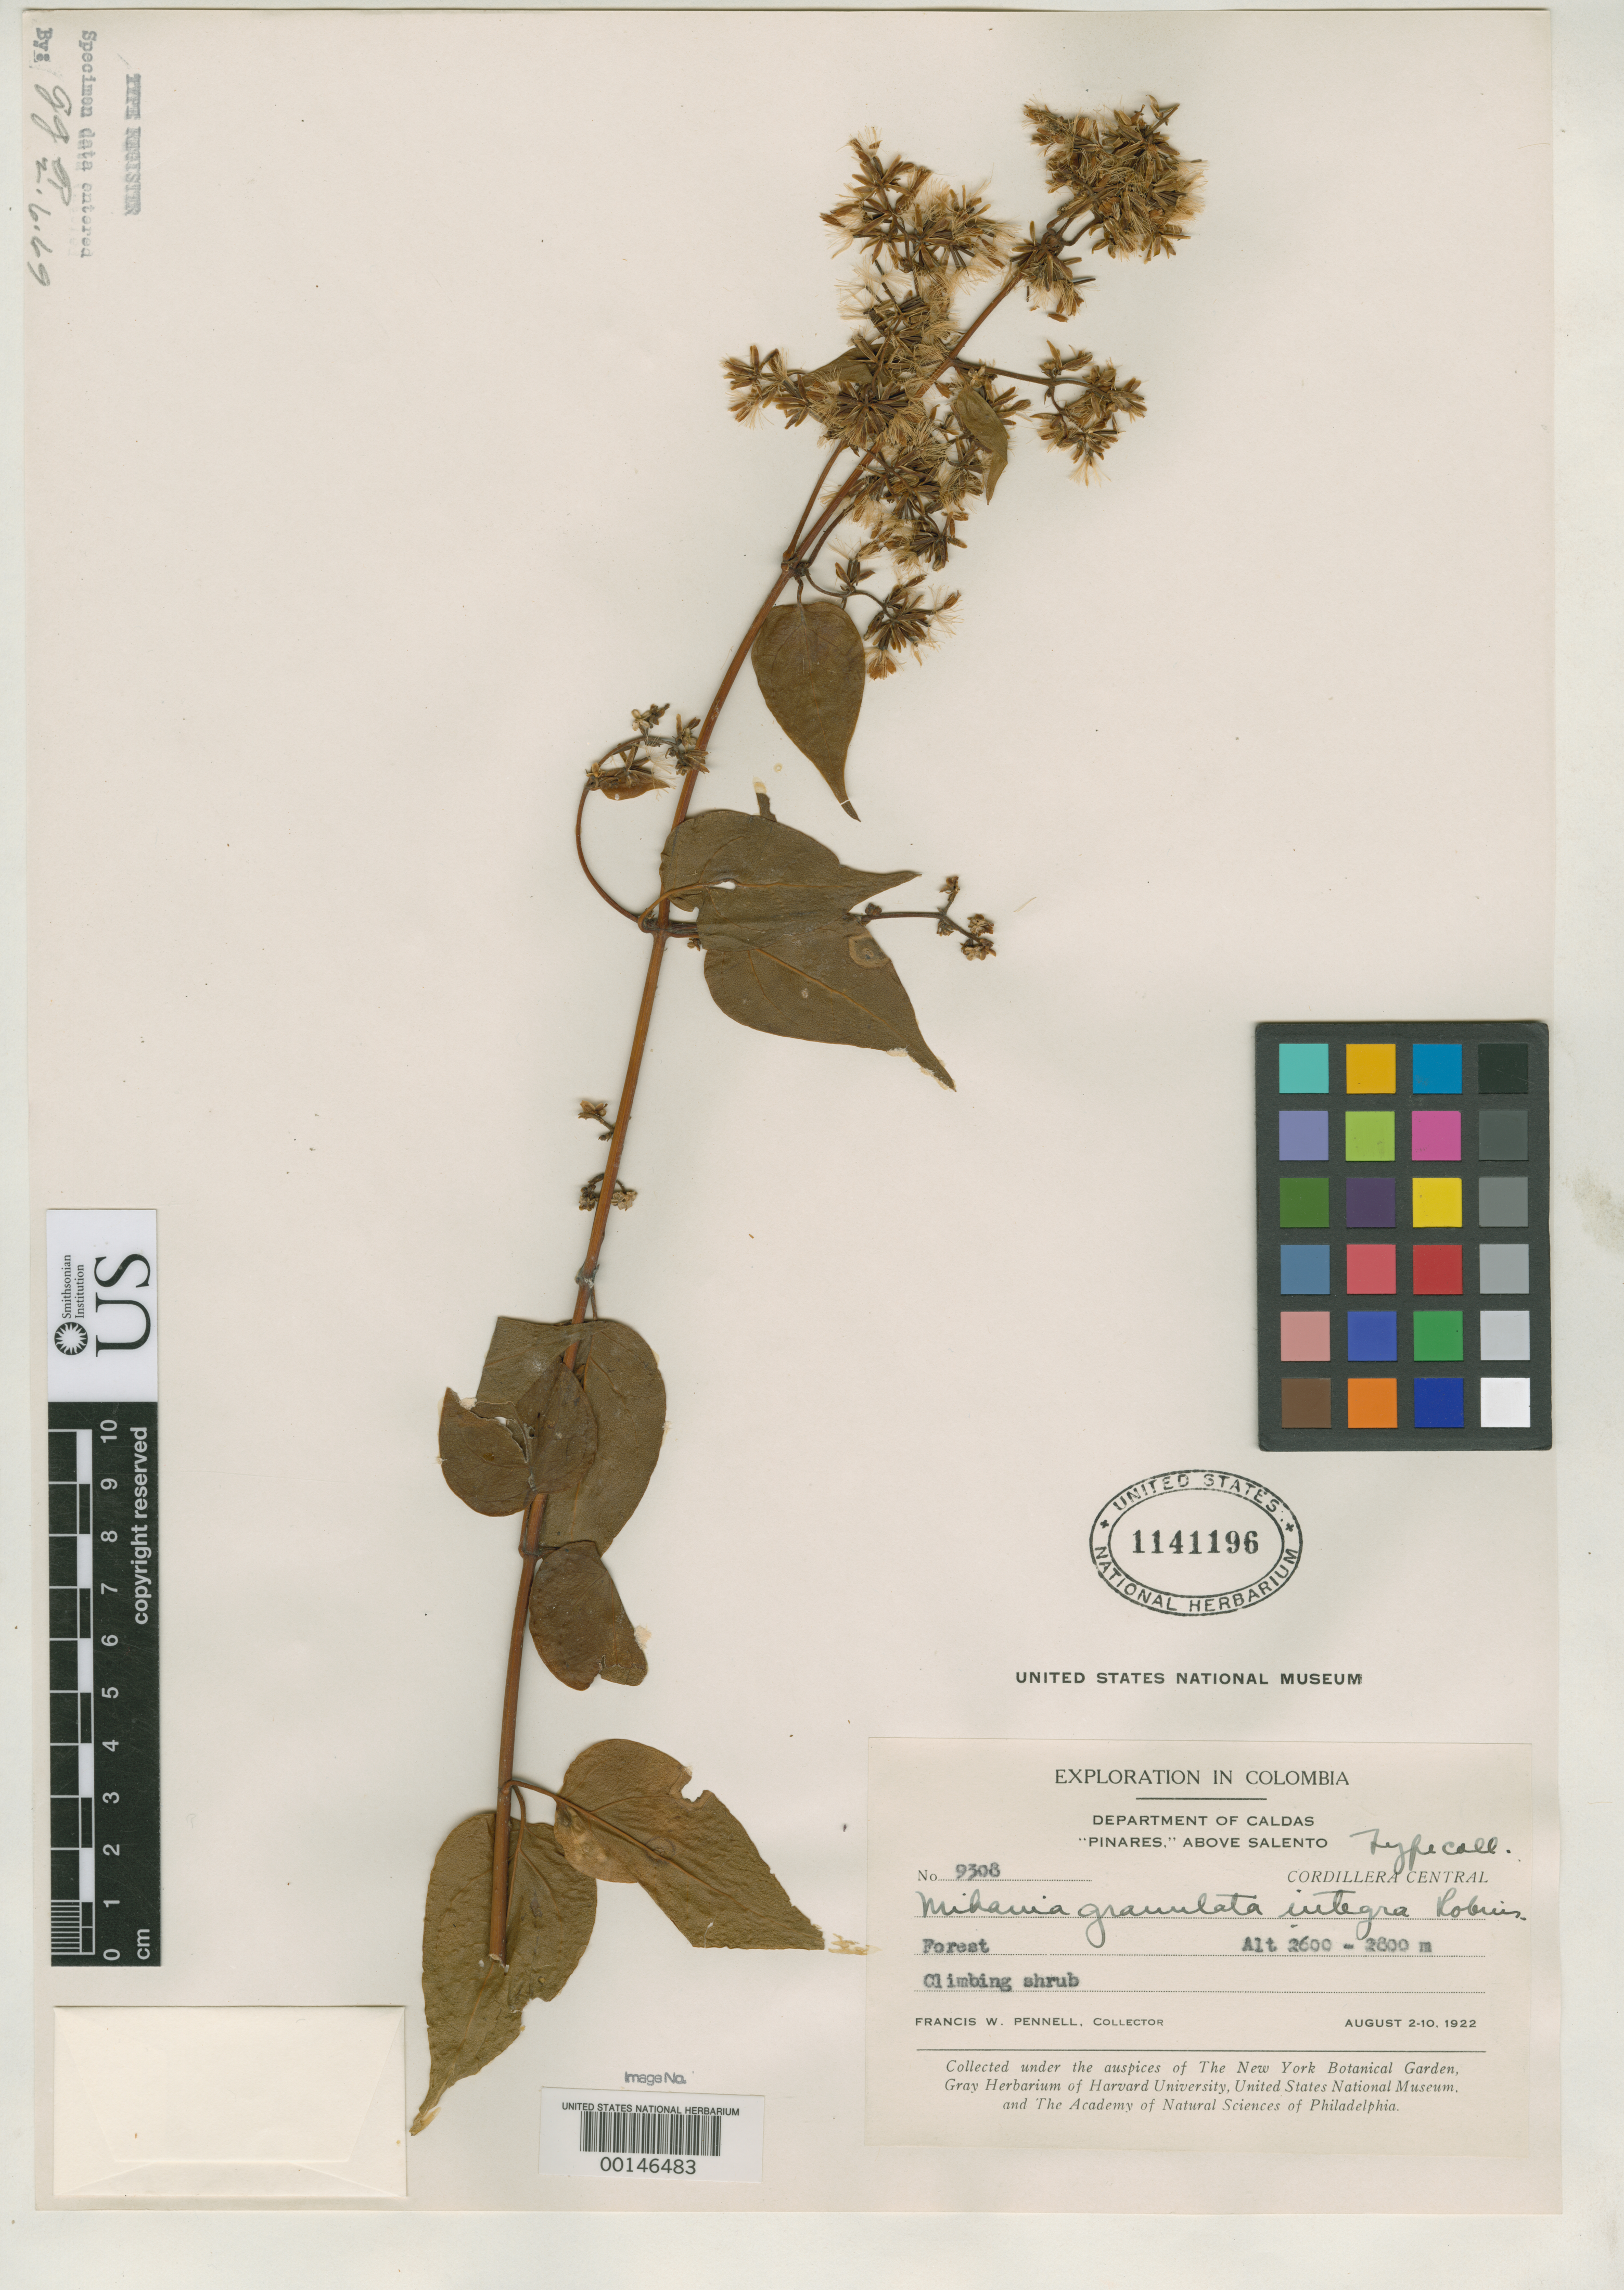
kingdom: Plantae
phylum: Tracheophyta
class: Magnoliopsida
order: Asterales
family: Asteraceae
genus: Mikania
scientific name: Mikania granulata var. integra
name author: B.L. Rob.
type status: Isotype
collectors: F. W. Pennell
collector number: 9308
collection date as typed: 02 Aug 1922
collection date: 1922-08-02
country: Colombia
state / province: Caldas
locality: Above Salento, Pinares.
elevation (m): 2600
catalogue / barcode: US 1141196